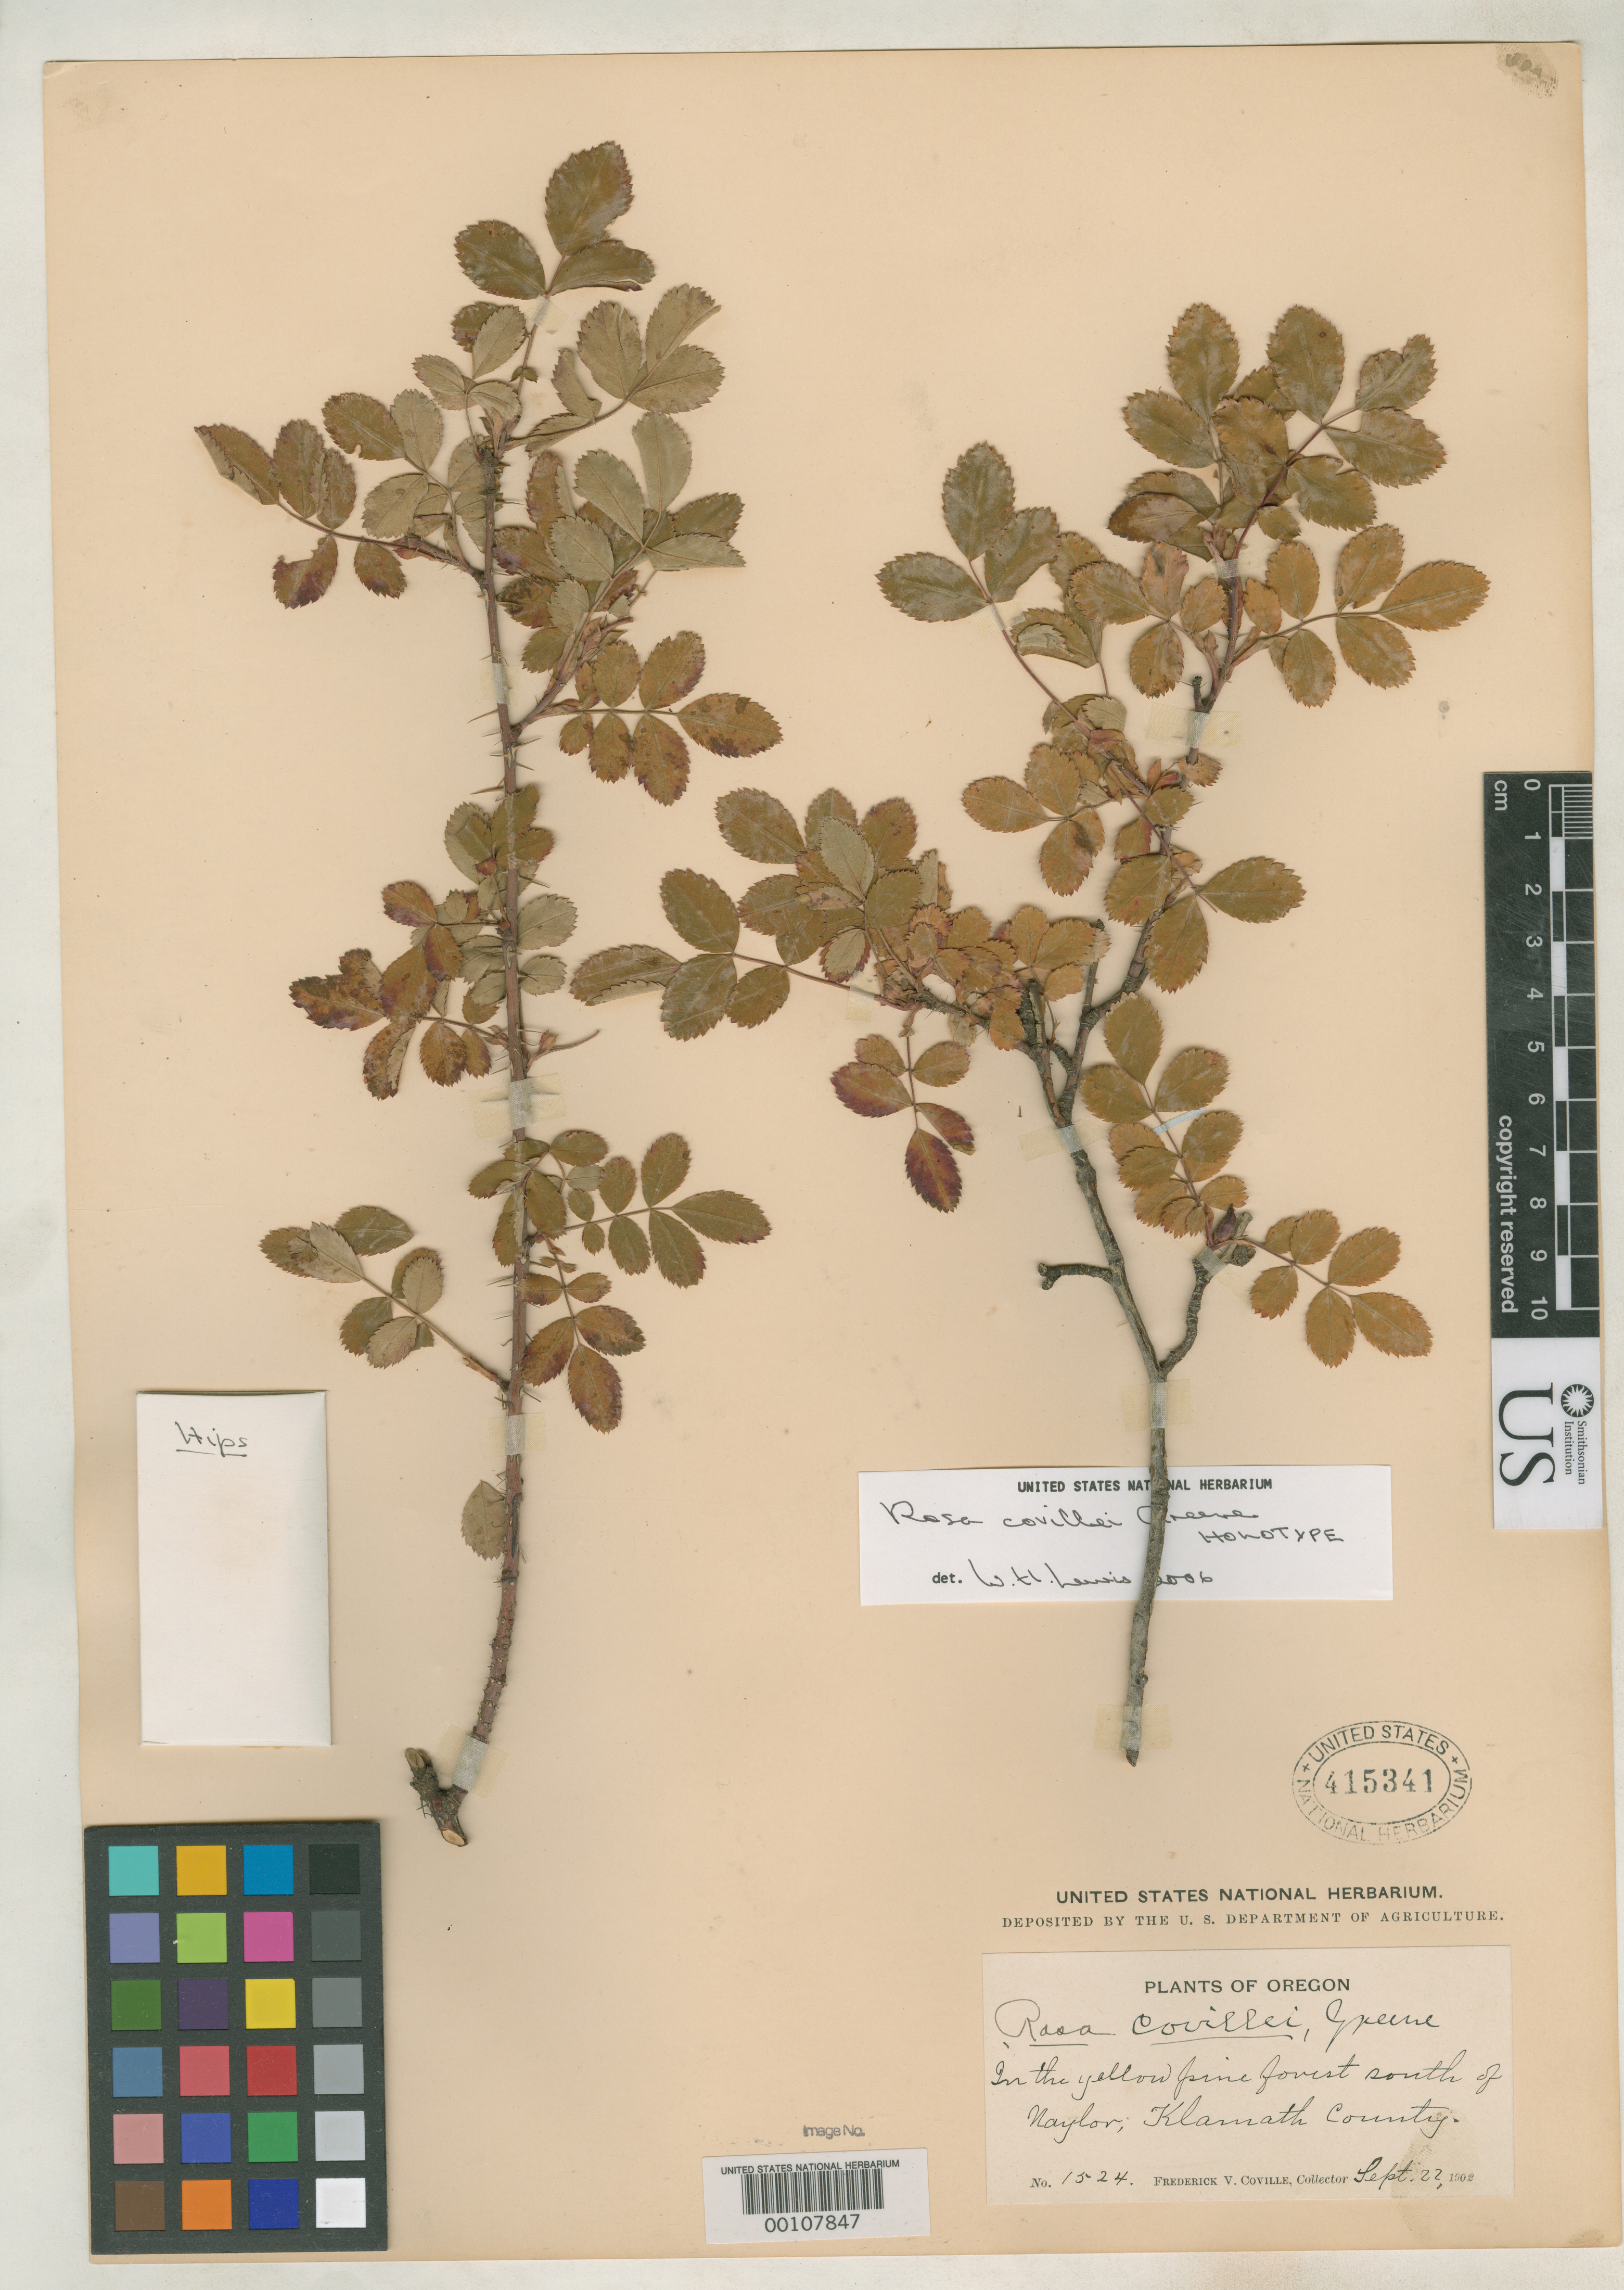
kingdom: Plantae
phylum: Tracheophyta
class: Magnoliopsida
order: Rosales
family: Rosaceae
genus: Rosa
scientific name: Rosa covillei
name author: Greene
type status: Isotype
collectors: F. V. Coville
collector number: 1524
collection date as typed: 22 Sep 1902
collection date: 1902-09-22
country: United States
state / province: Oregon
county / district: Klamath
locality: S of Naylor.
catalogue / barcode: US 415341